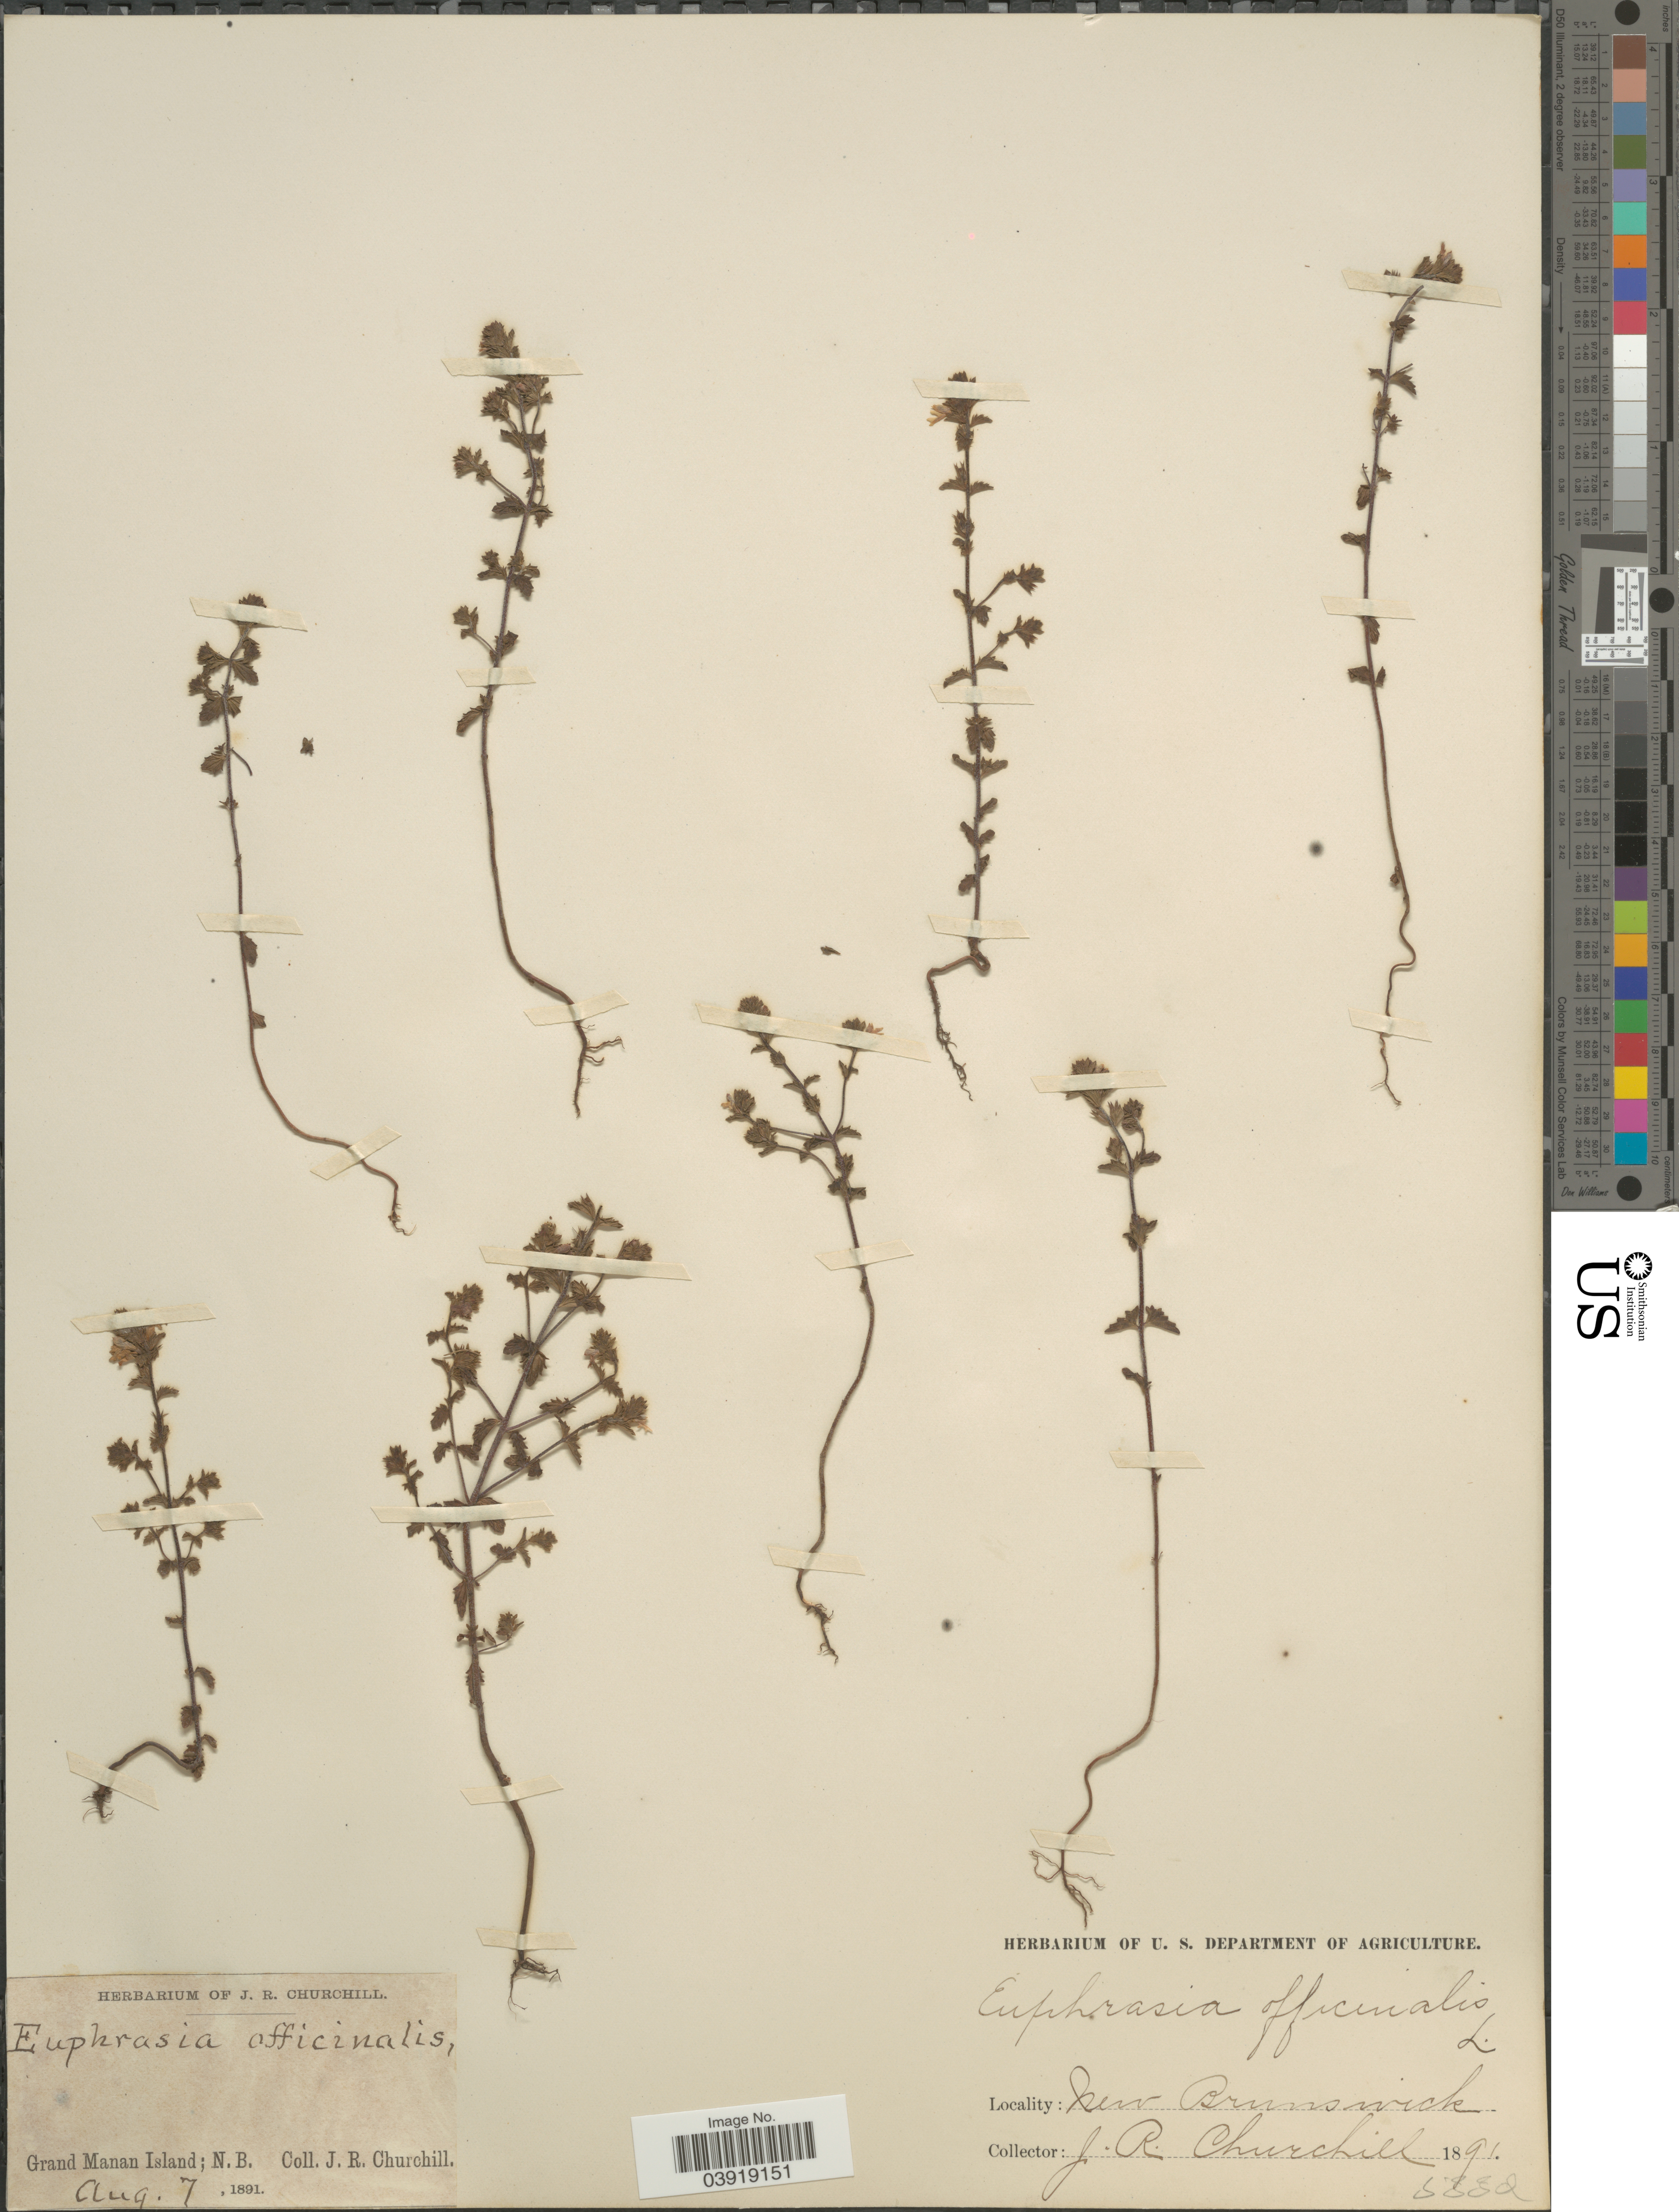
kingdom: Plantae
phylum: Tracheophyta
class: Magnoliopsida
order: Lamiales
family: Orobanchaceae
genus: Euphrasia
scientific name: Euphrasia sp.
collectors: J. Churchill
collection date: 1891-08-07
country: Canada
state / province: New Brunswick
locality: Grand Manan Island.